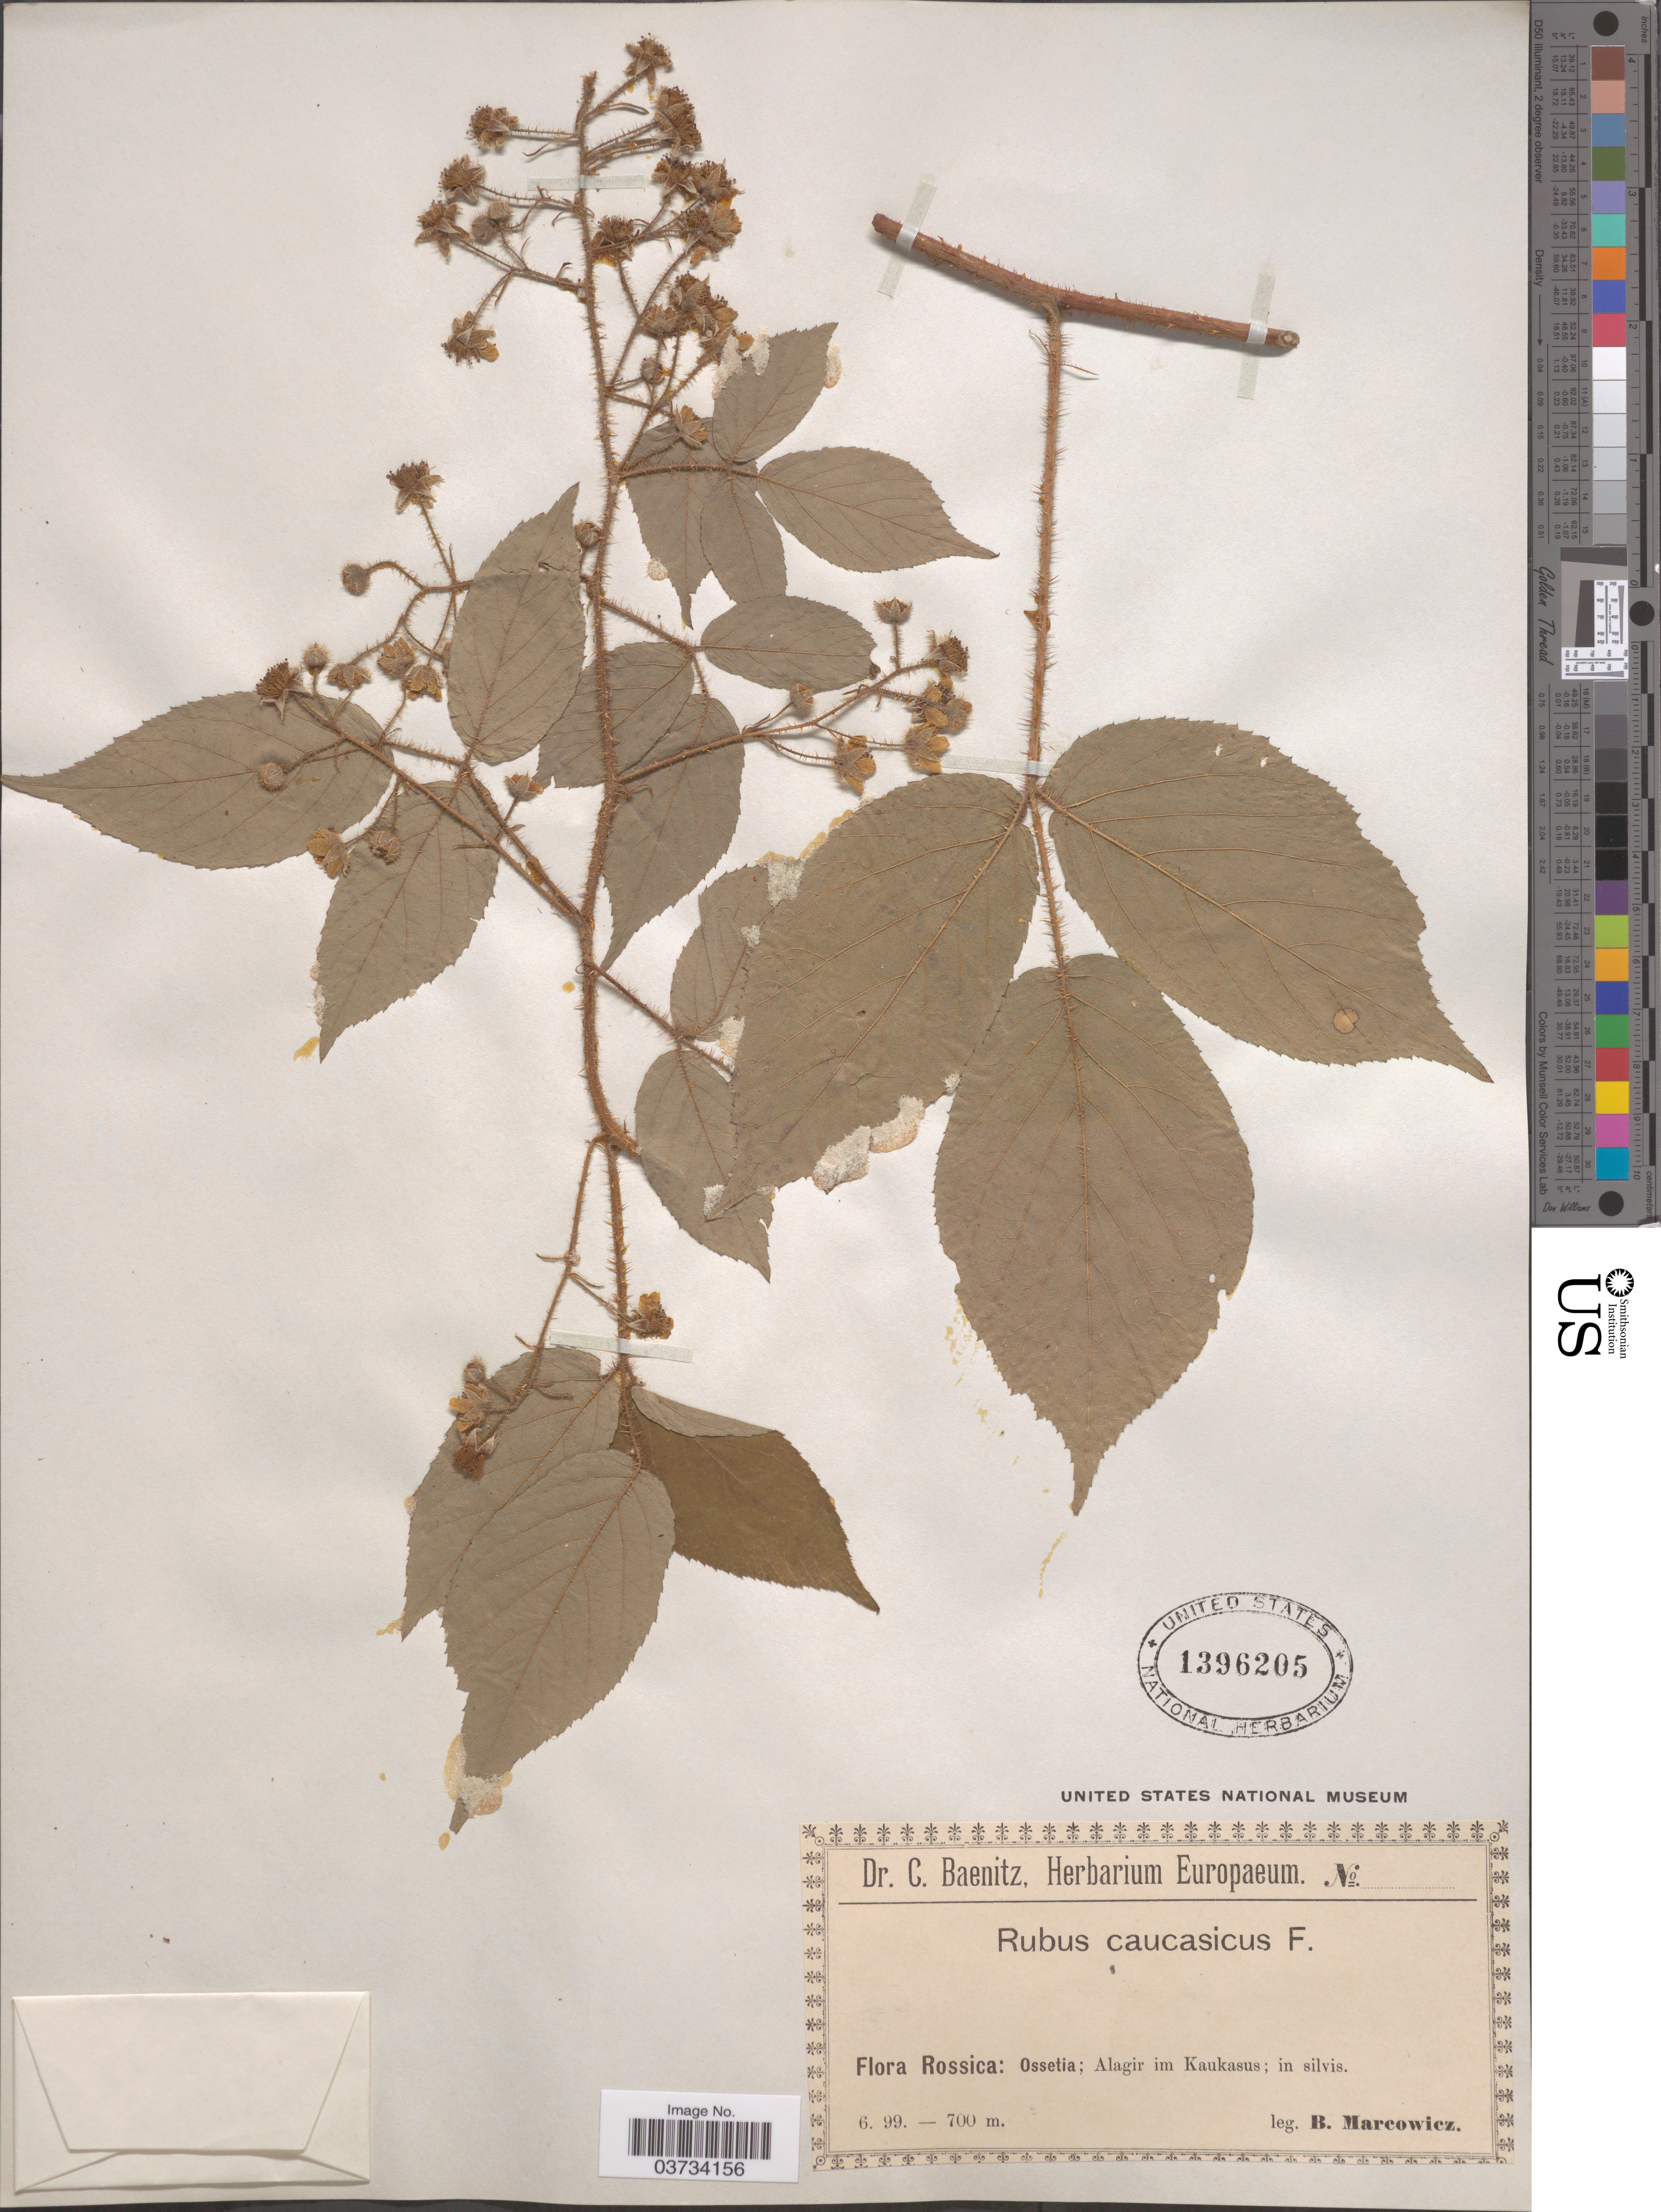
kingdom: Plantae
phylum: Tracheophyta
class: Magnoliopsida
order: Rosales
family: Rosaceae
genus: Rubus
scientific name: Rubus caucasicus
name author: Focke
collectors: B. Marcowicz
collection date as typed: Transcribed d/m/y: /6/99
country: Georgia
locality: Rossica: Ossetia; Alagir im Kaukasus; in silvis.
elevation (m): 700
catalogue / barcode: US 1396205